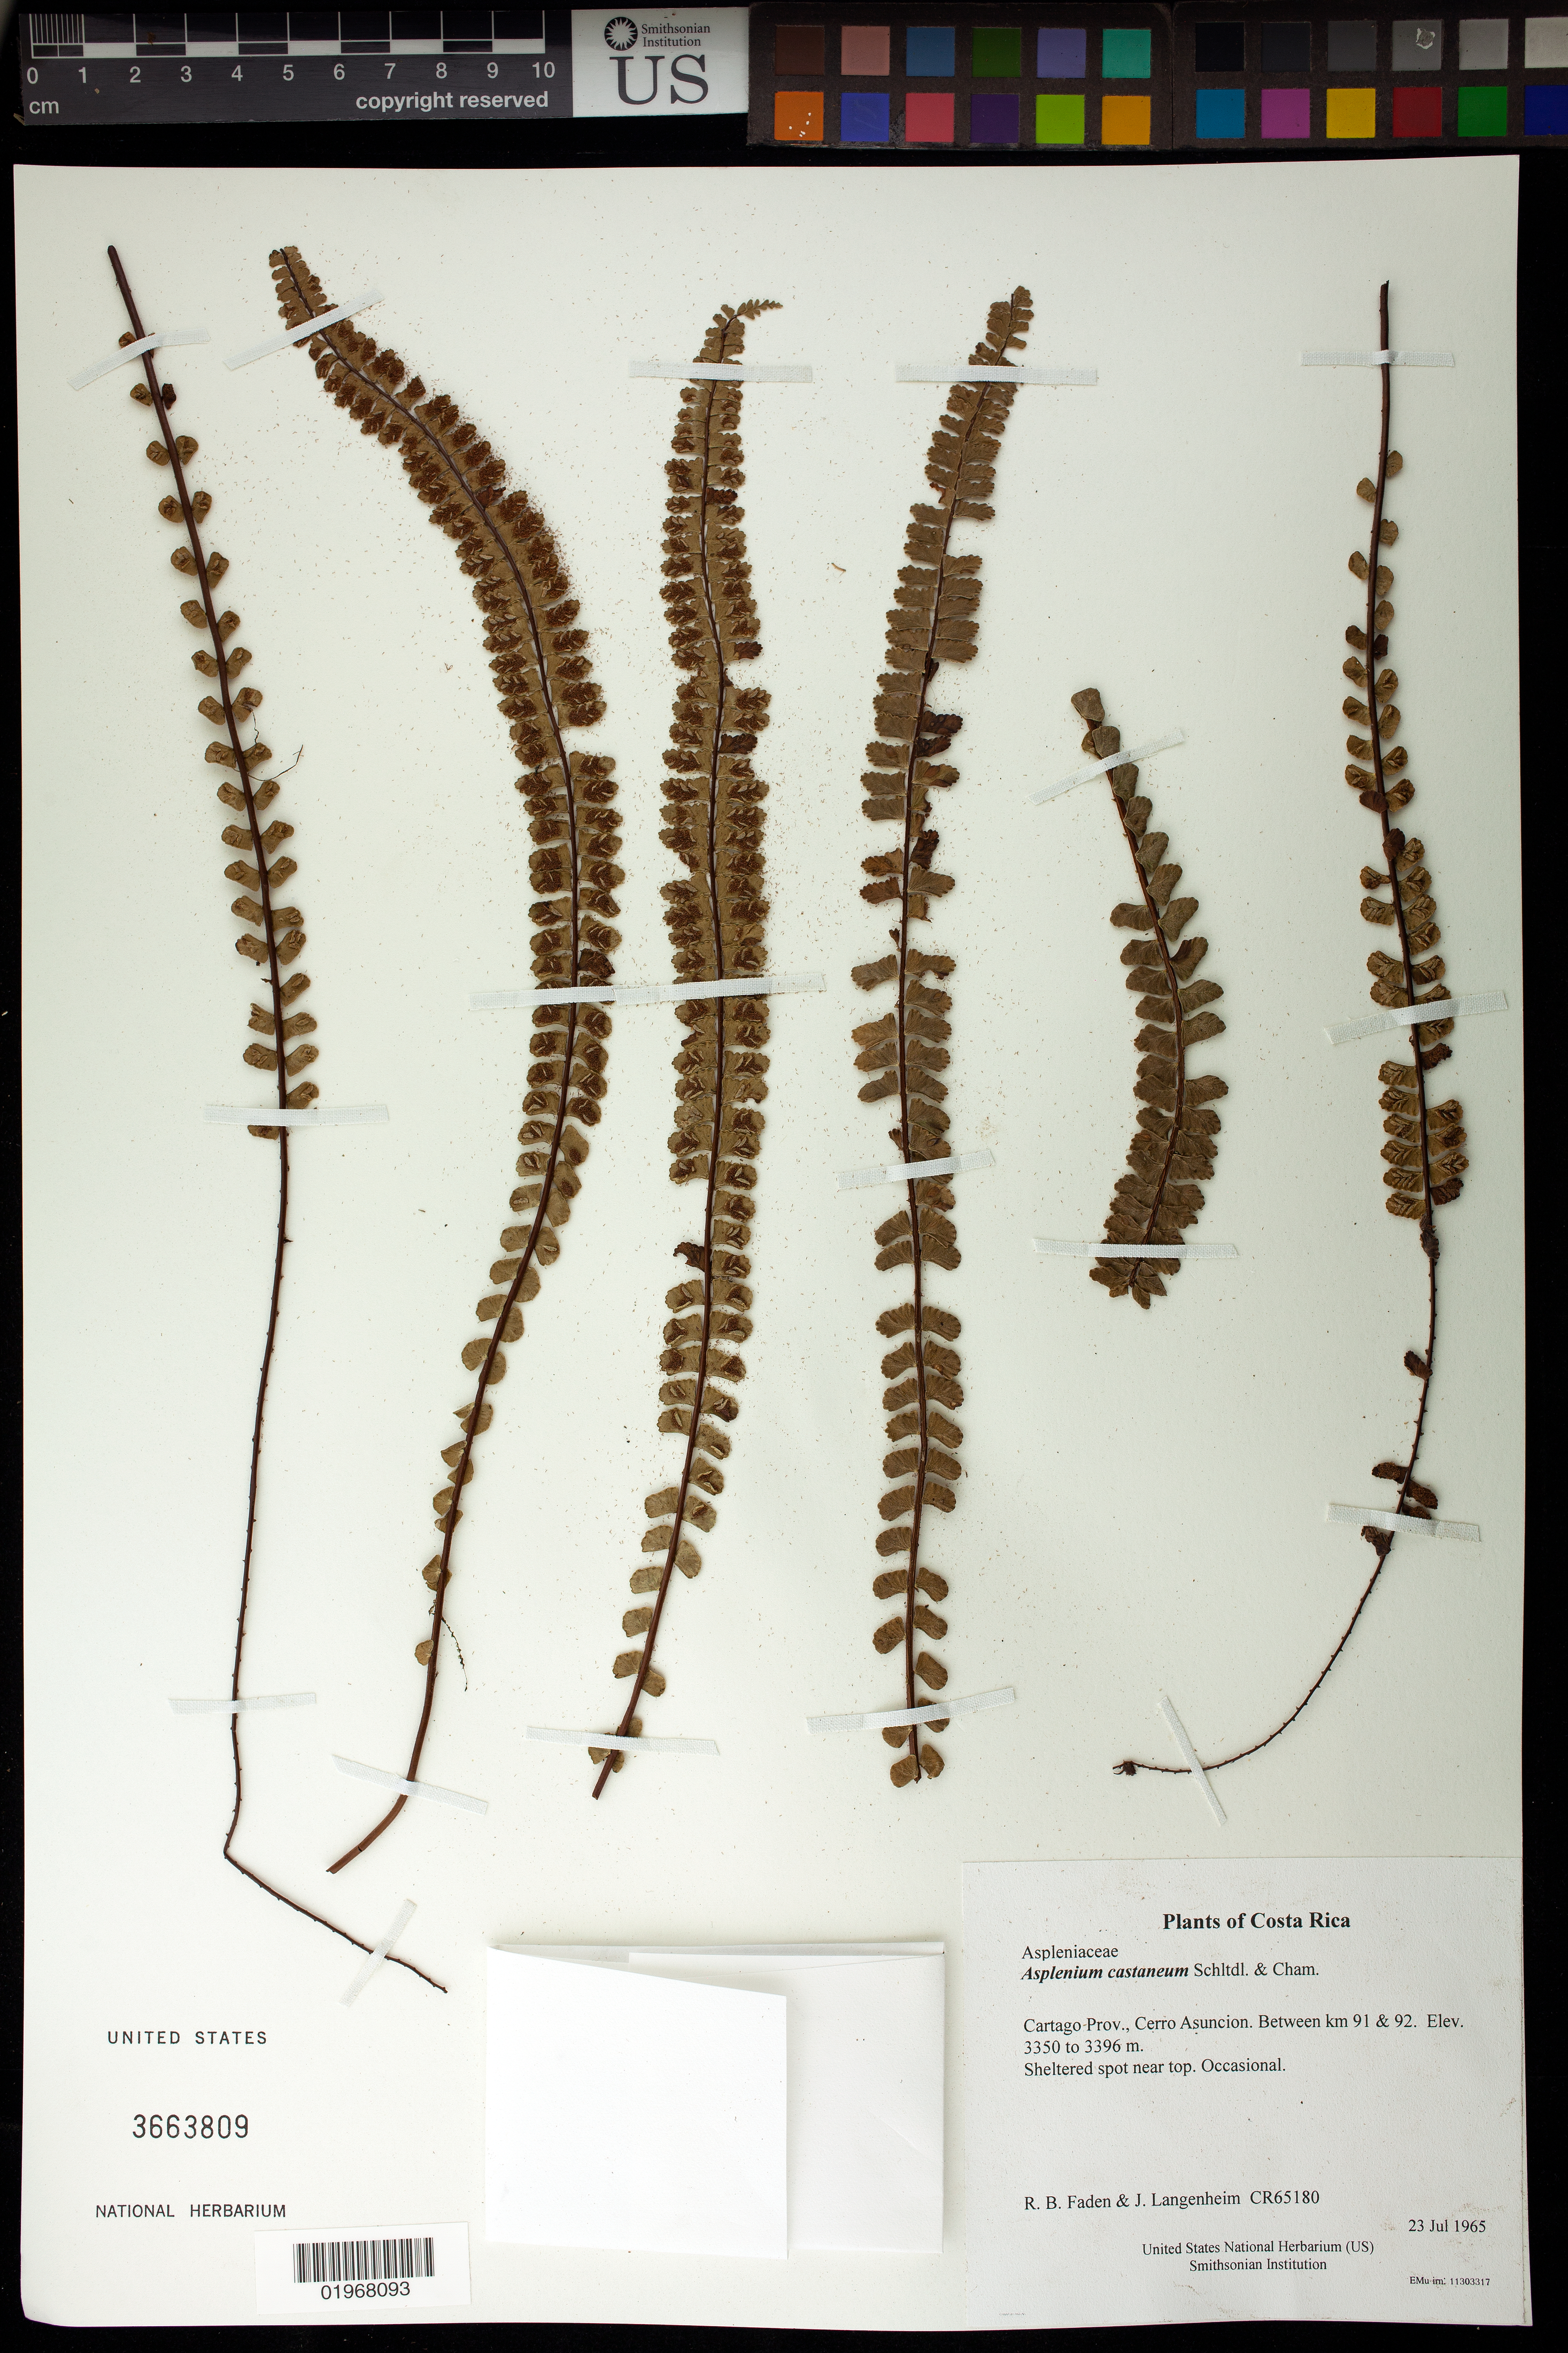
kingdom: Plantae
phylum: Tracheophyta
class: Polypodiopsida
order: Polypodiales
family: Aspleniaceae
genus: Asplenium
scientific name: Asplenium castaneum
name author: Schltdl. & Cham.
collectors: R. B. Faden & J. Langenheim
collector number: CR65180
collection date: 1965-07-23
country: Costa Rica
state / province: Cartago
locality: Cerro Asuncion. Between km 91 & 92.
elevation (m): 3350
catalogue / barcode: US 3663809